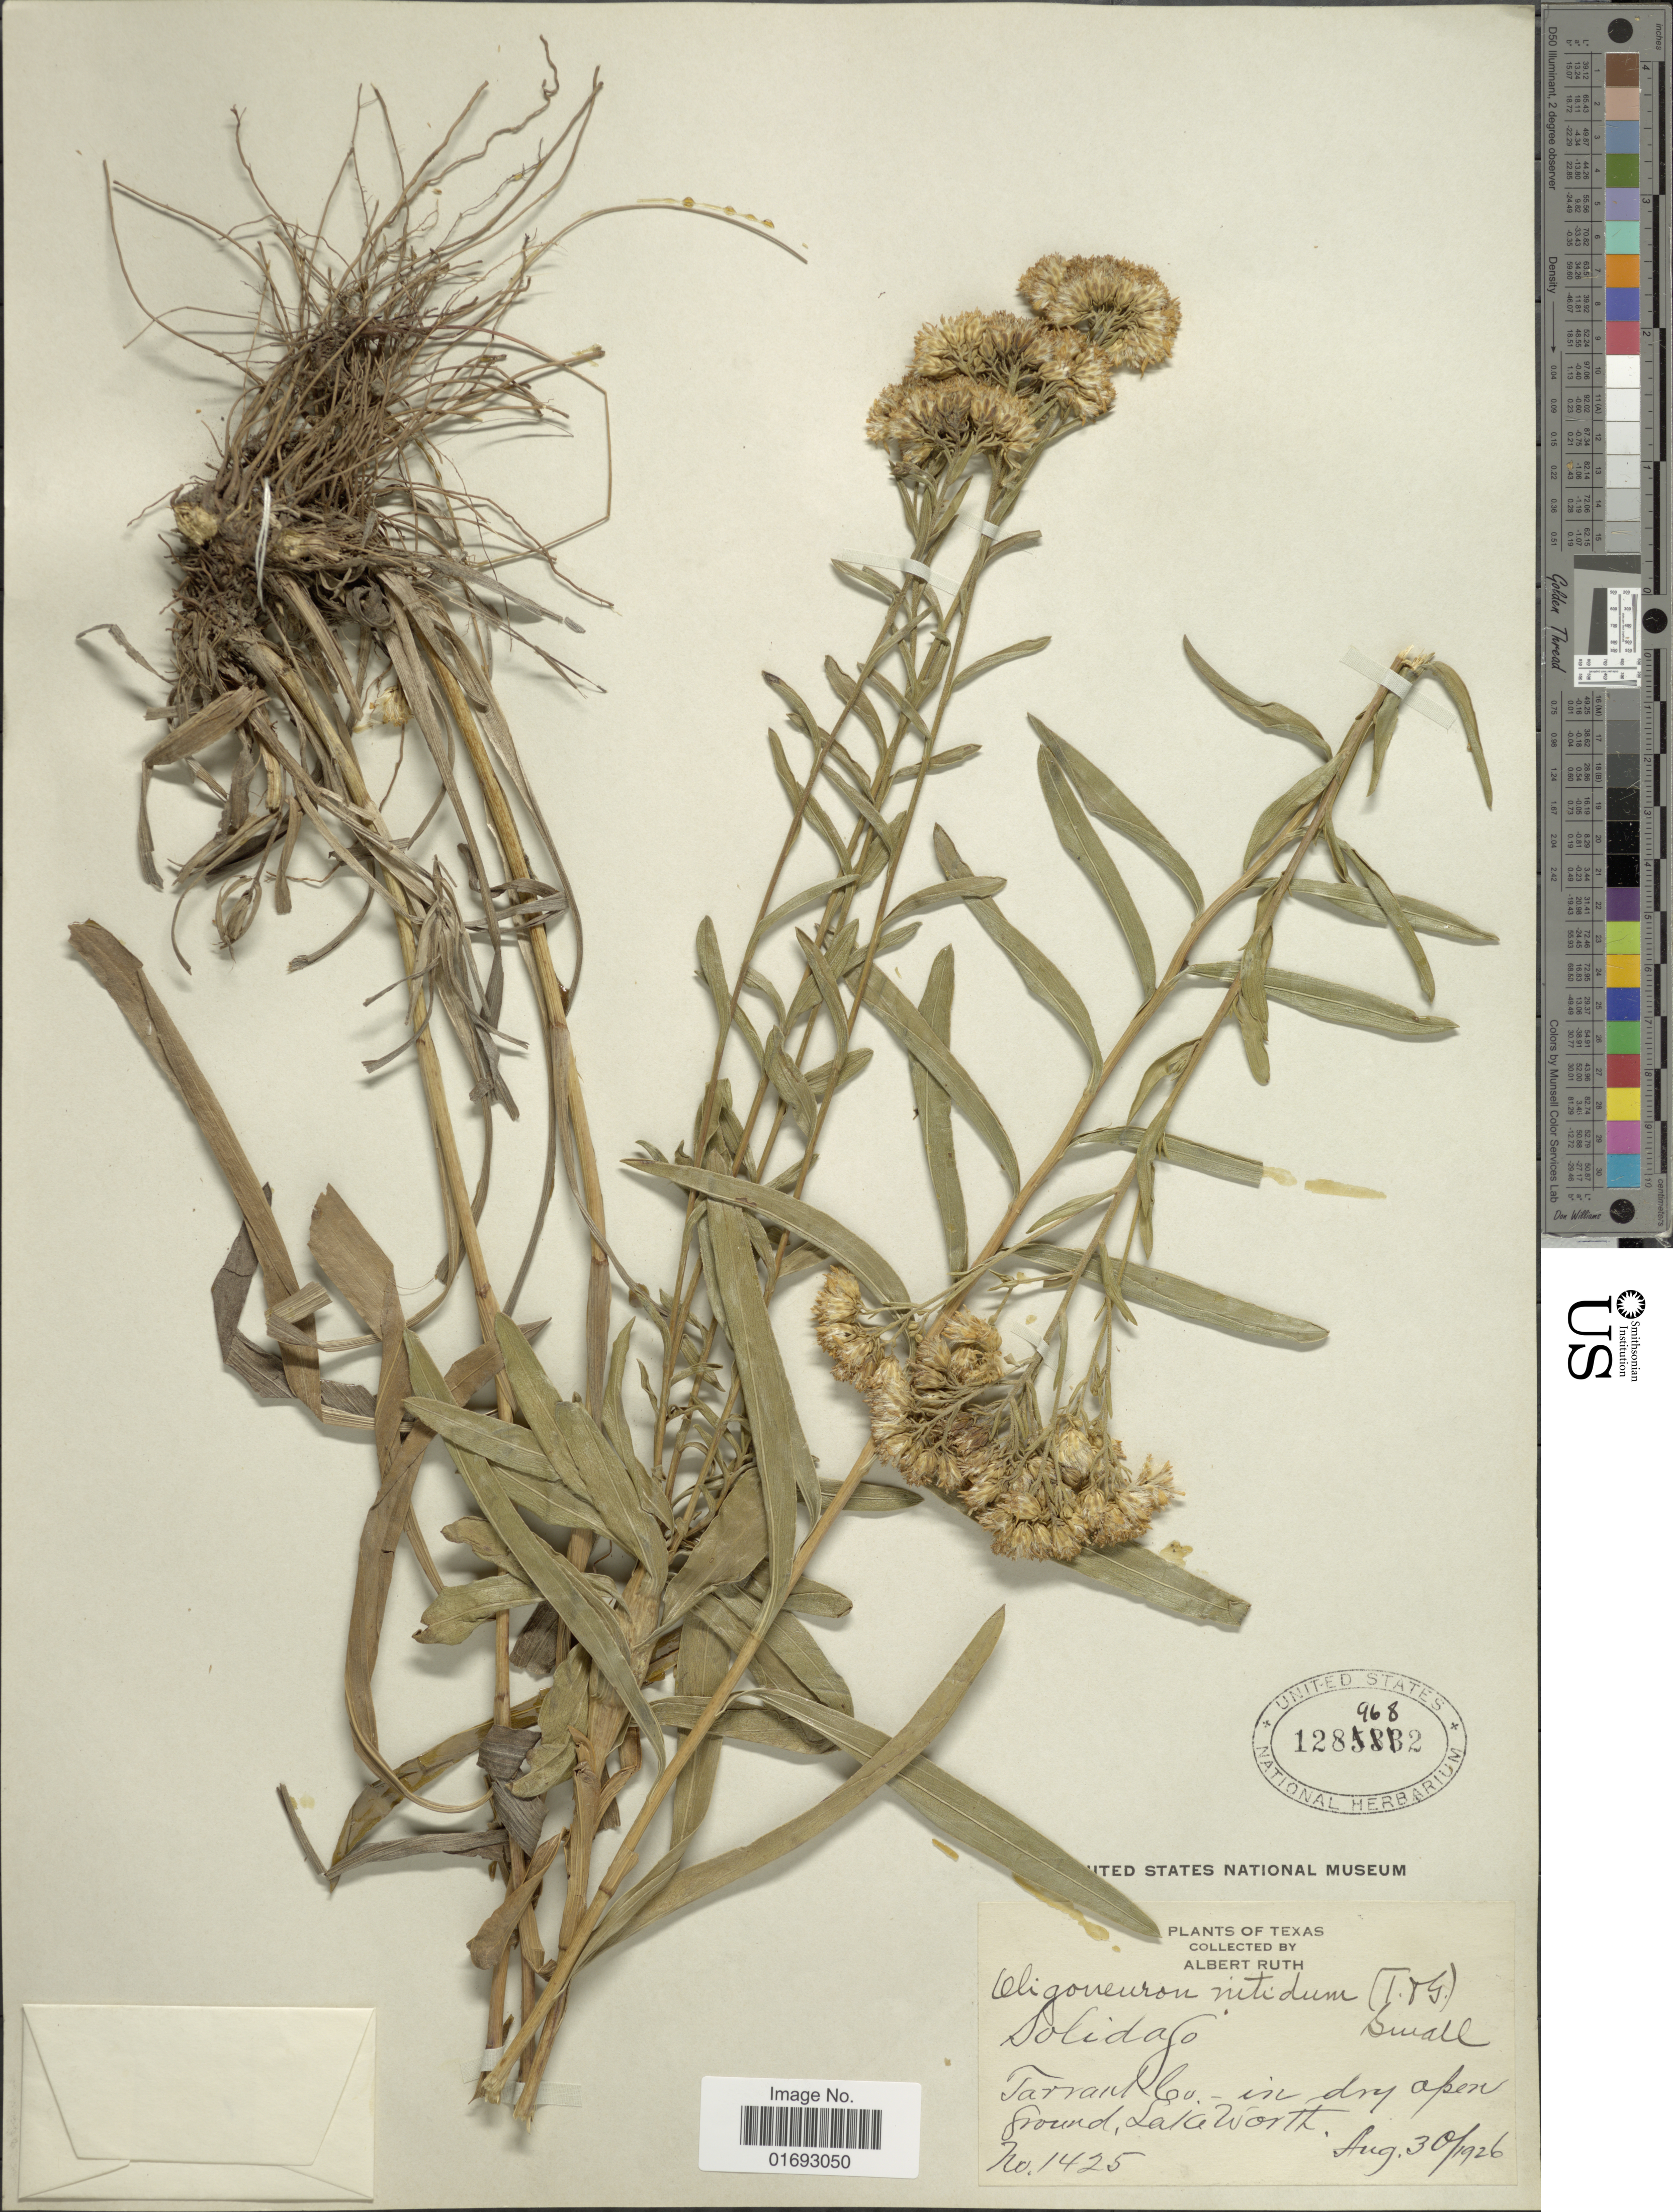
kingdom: Plantae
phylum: Tracheophyta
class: Magnoliopsida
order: Asterales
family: Asteraceae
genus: Oligoneuron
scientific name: Oligoneuron nitidum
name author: (Torr. & A. Gray) Small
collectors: A. Ruth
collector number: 1425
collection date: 1926-08-30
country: United States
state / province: Texas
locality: Tarrant Co., in dry open ground, Lake Worth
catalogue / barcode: US 1289682